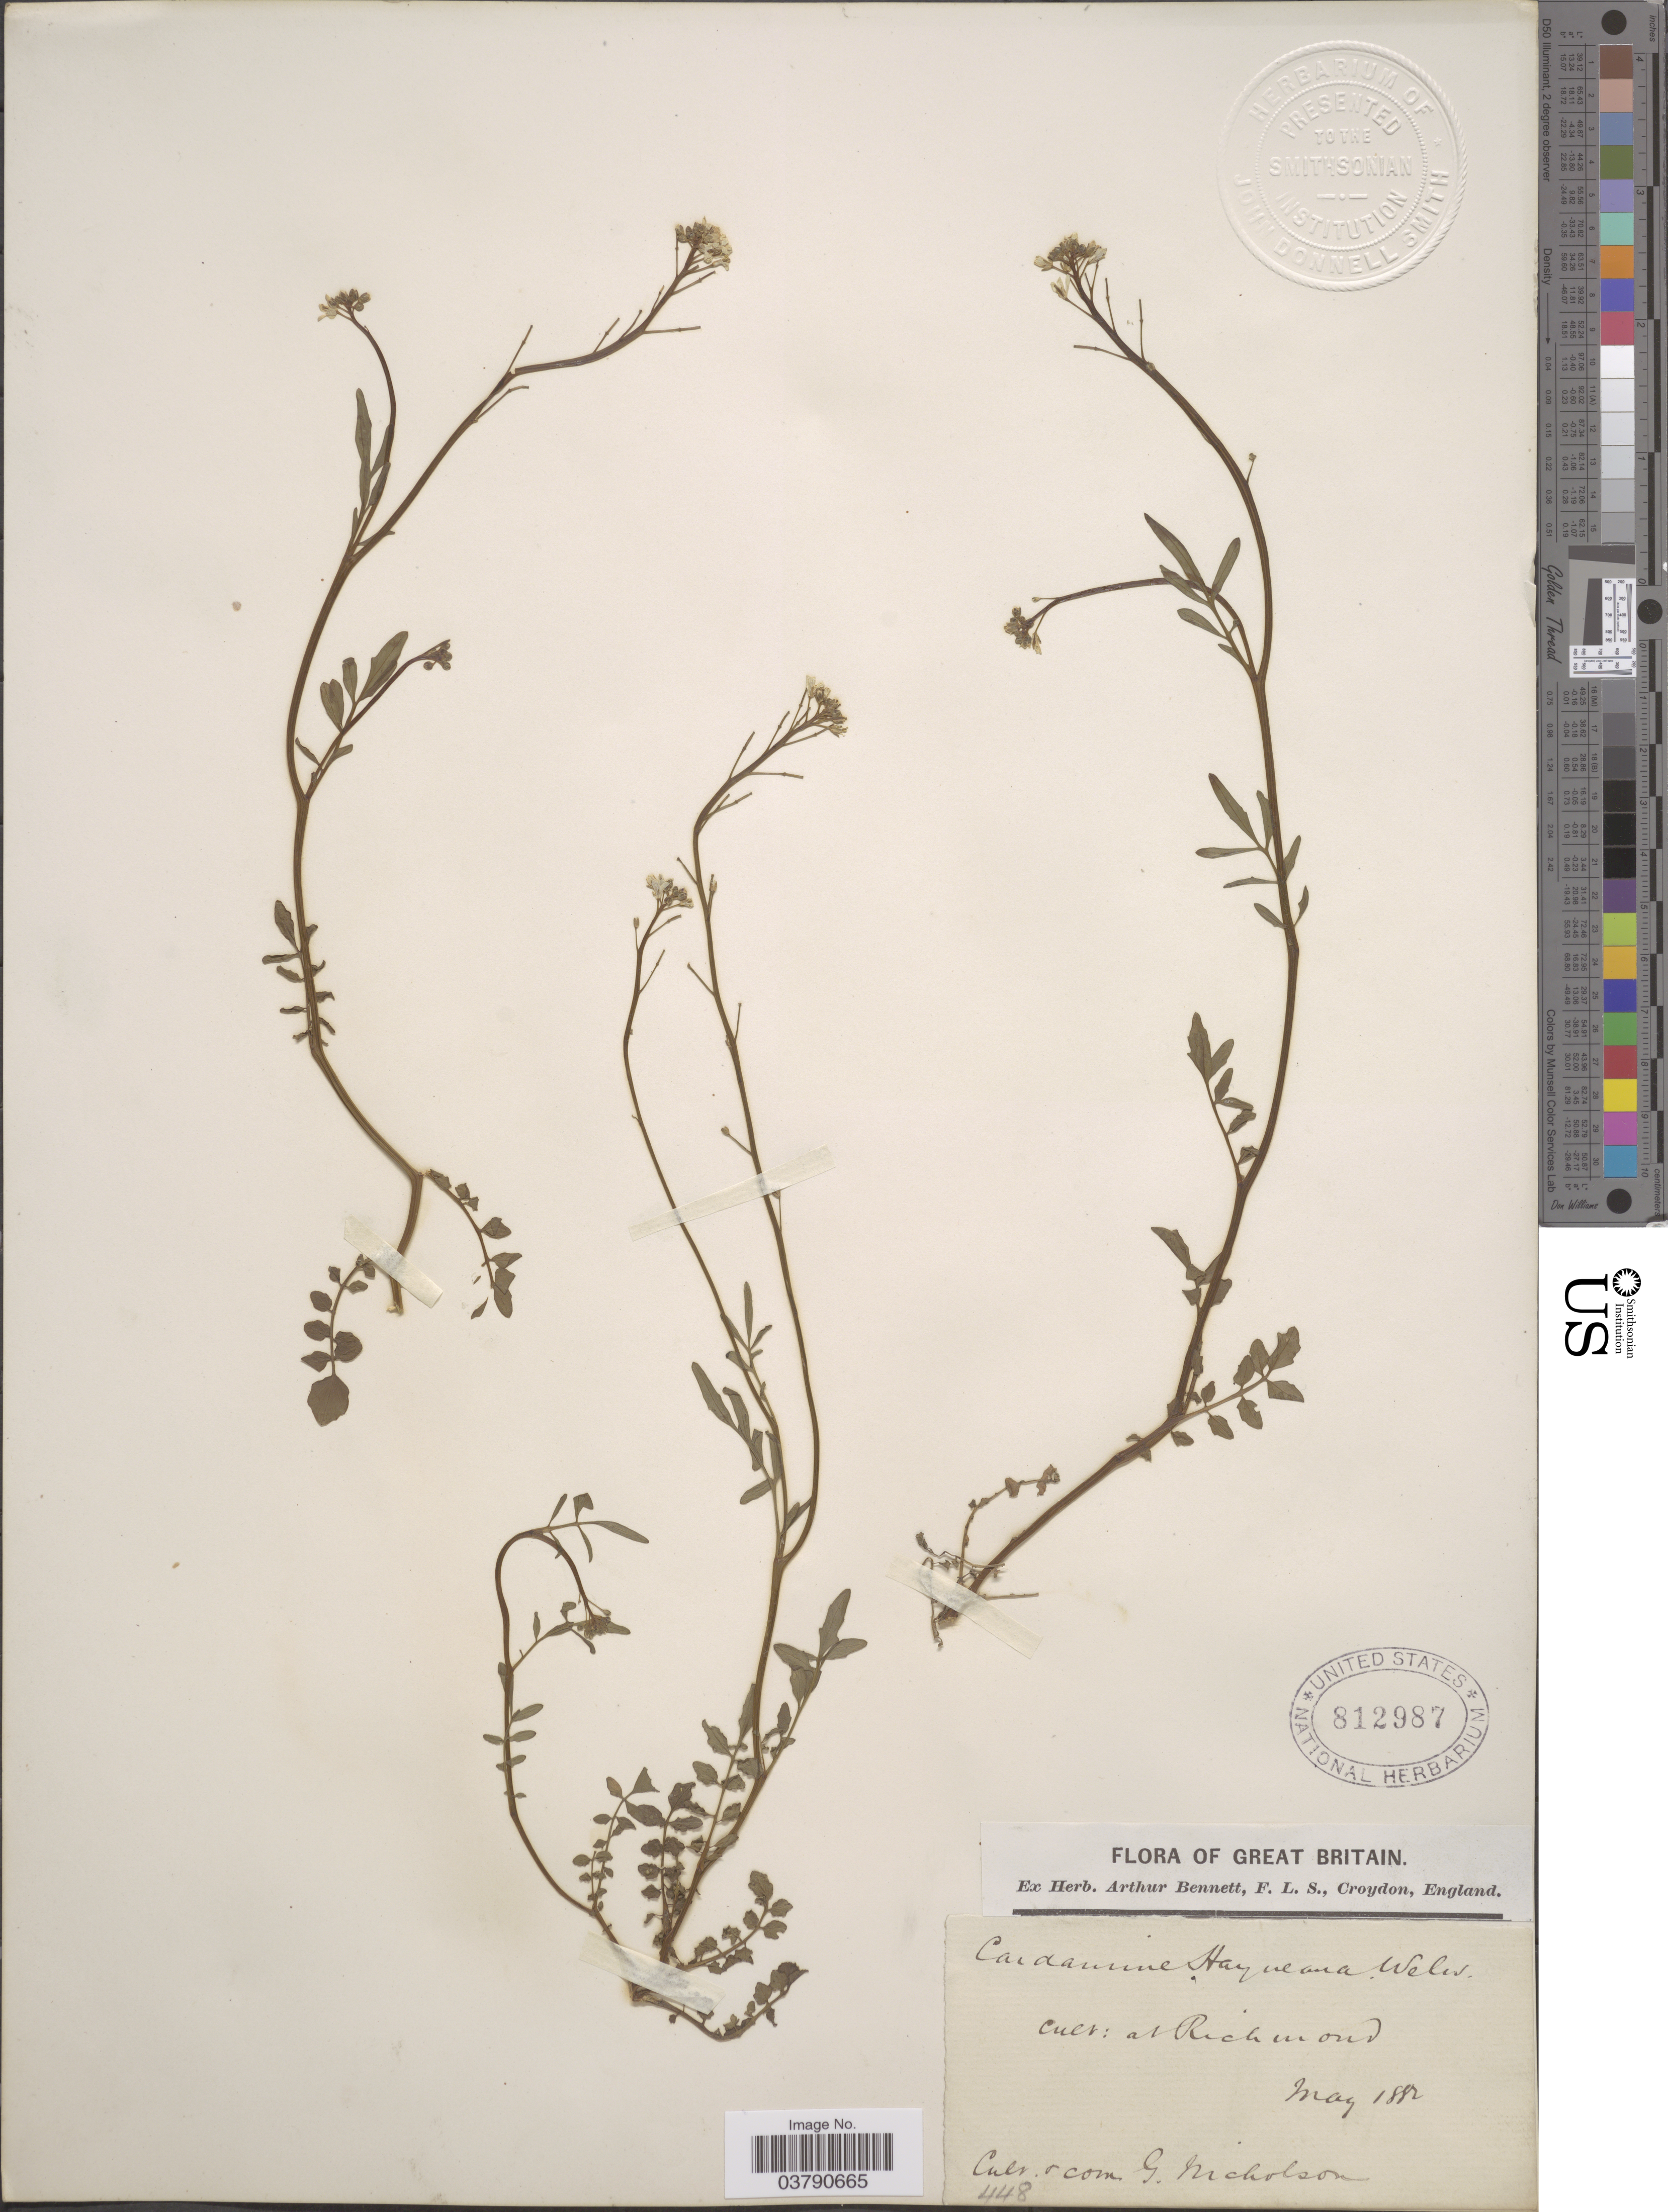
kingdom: Plantae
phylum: Tracheophyta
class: Magnoliopsida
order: Brassicales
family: Brassicaceae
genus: Cardamine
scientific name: Cardamine hayneana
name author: Welw. ex Rchb.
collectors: ex herb. Arthur Bennett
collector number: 448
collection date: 1882-05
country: United Kingdom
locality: Great Britain. Richmond.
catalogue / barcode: US 812987